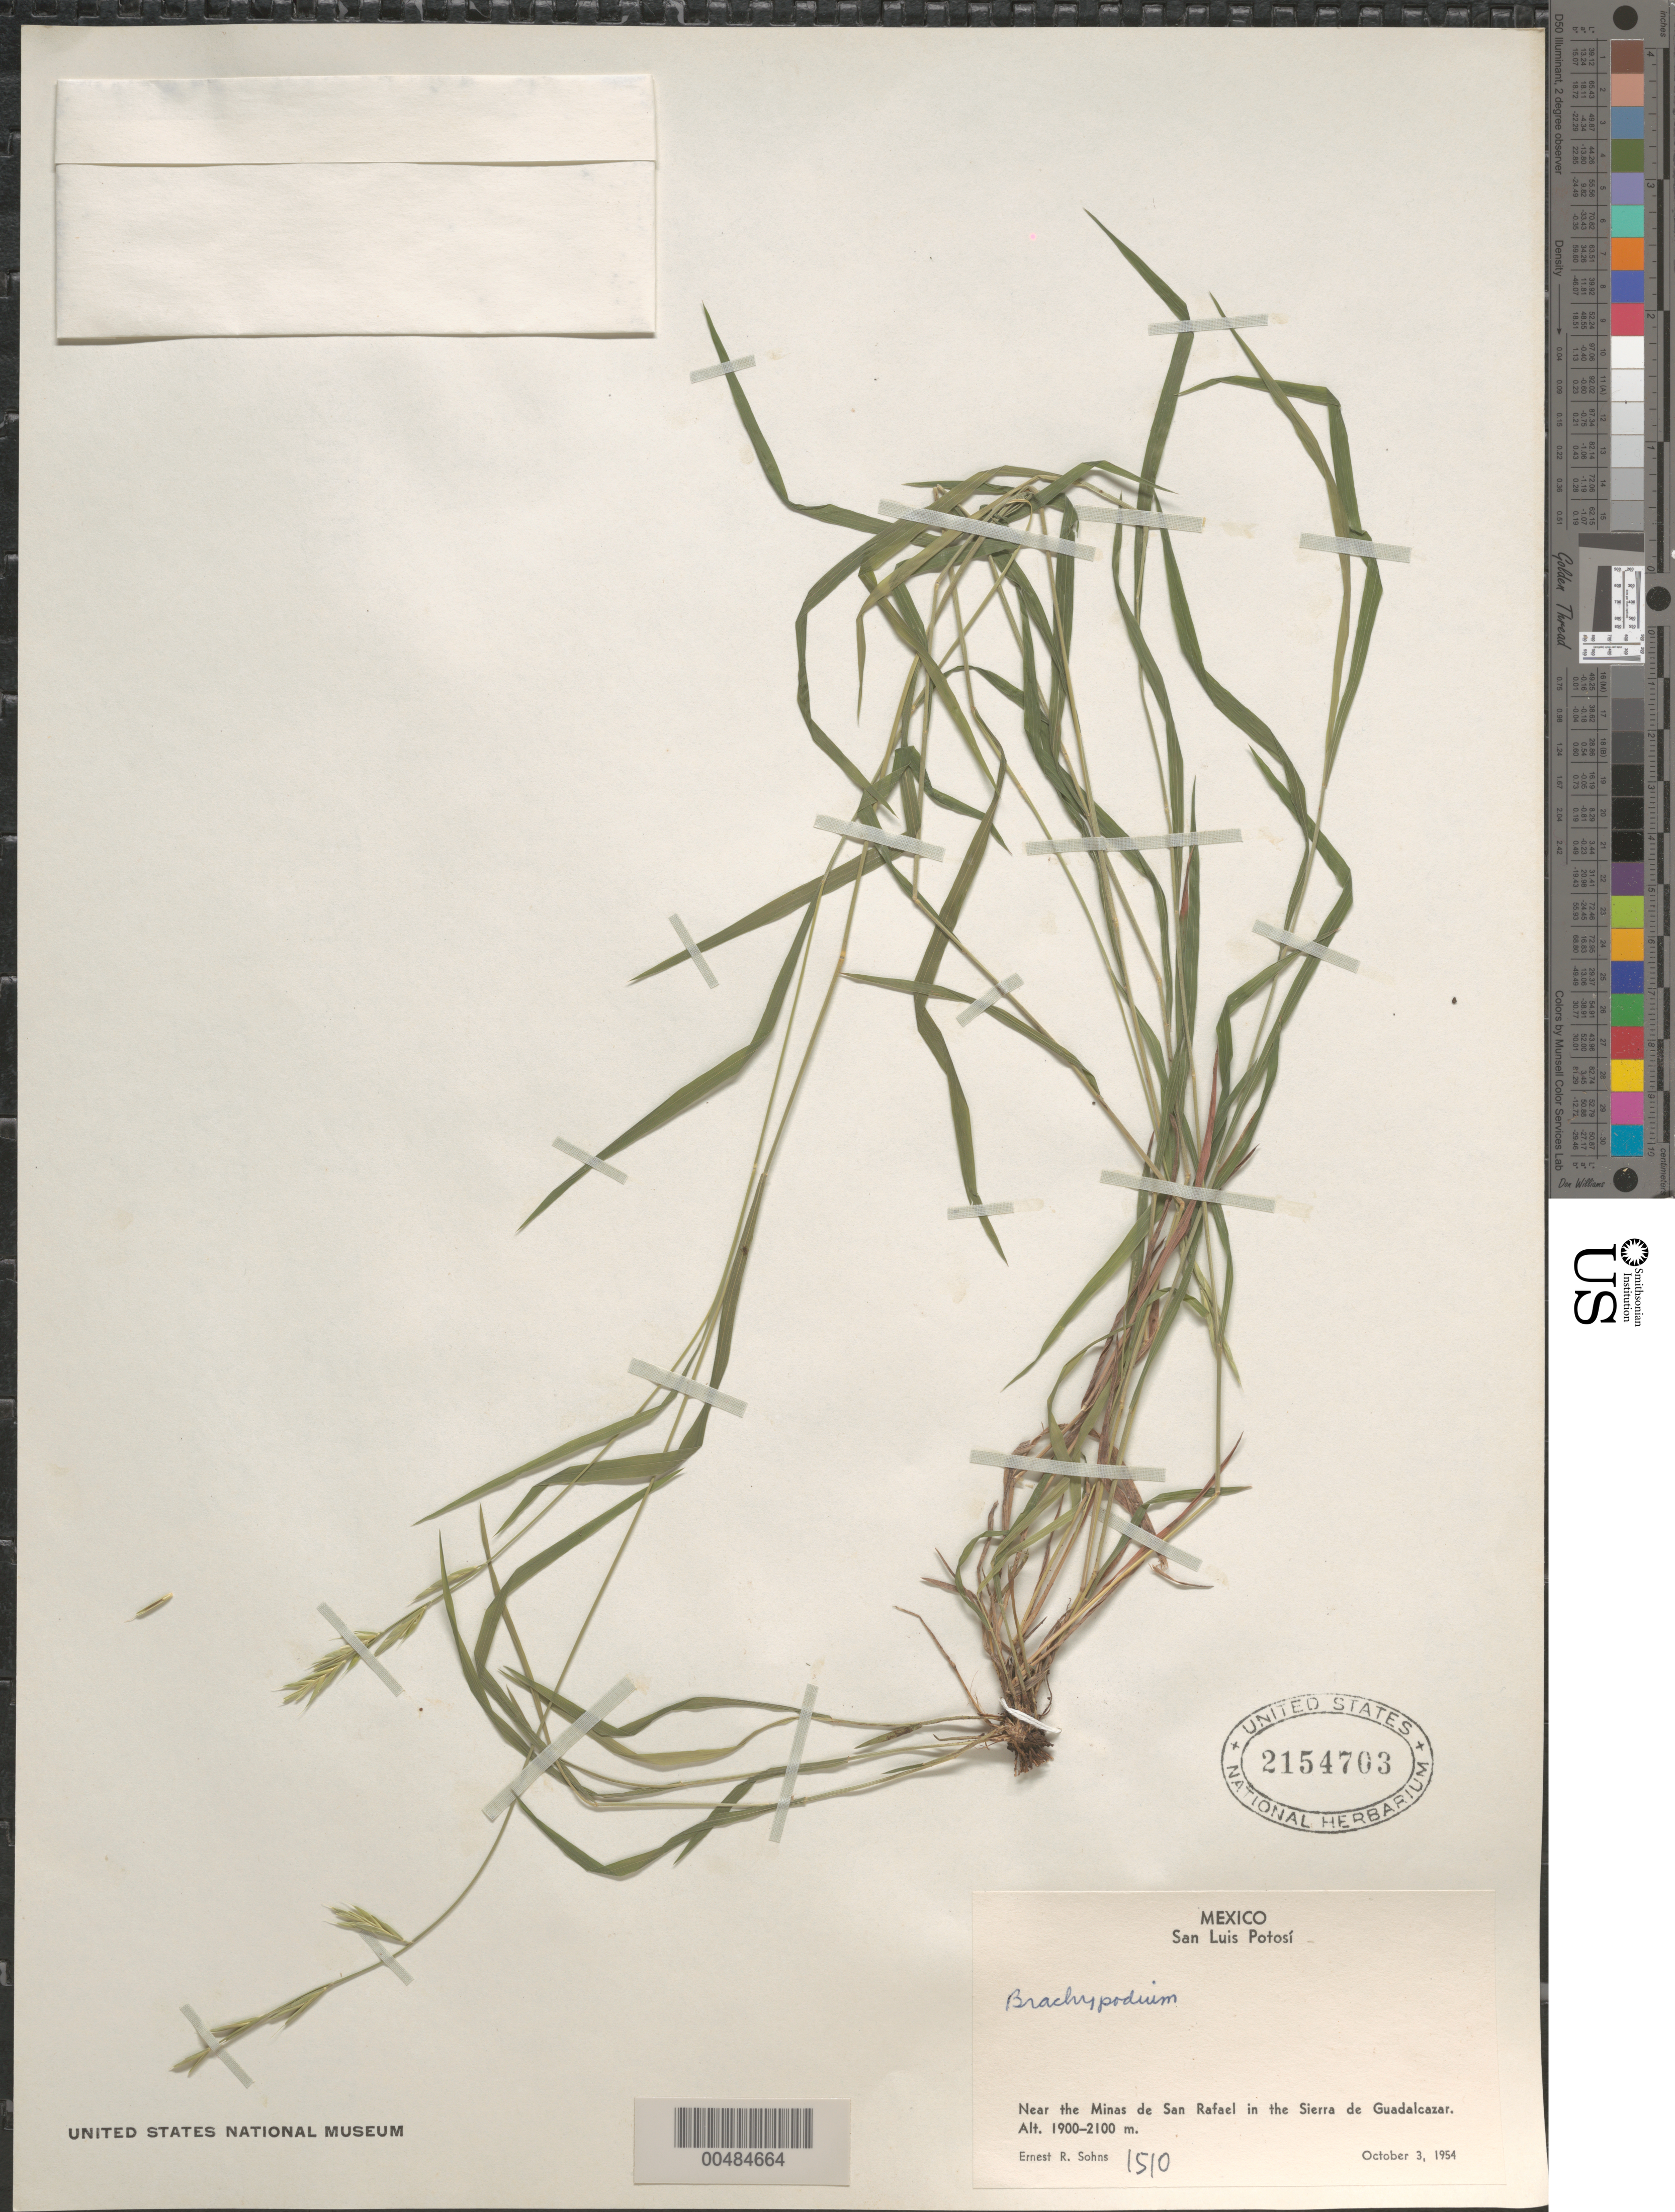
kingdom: Plantae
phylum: Tracheophyta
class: Liliopsida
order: Poales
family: Poaceae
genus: Brachypodium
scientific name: Brachypodium sp.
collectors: E. R. Sohns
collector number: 1510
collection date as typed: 3 Oct 1954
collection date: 1954-10-03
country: Mexico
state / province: San Luis Potosi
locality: Near the Minas de San Rafael in the Sierra de Guadalcazar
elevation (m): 1900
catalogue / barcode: US 2154703